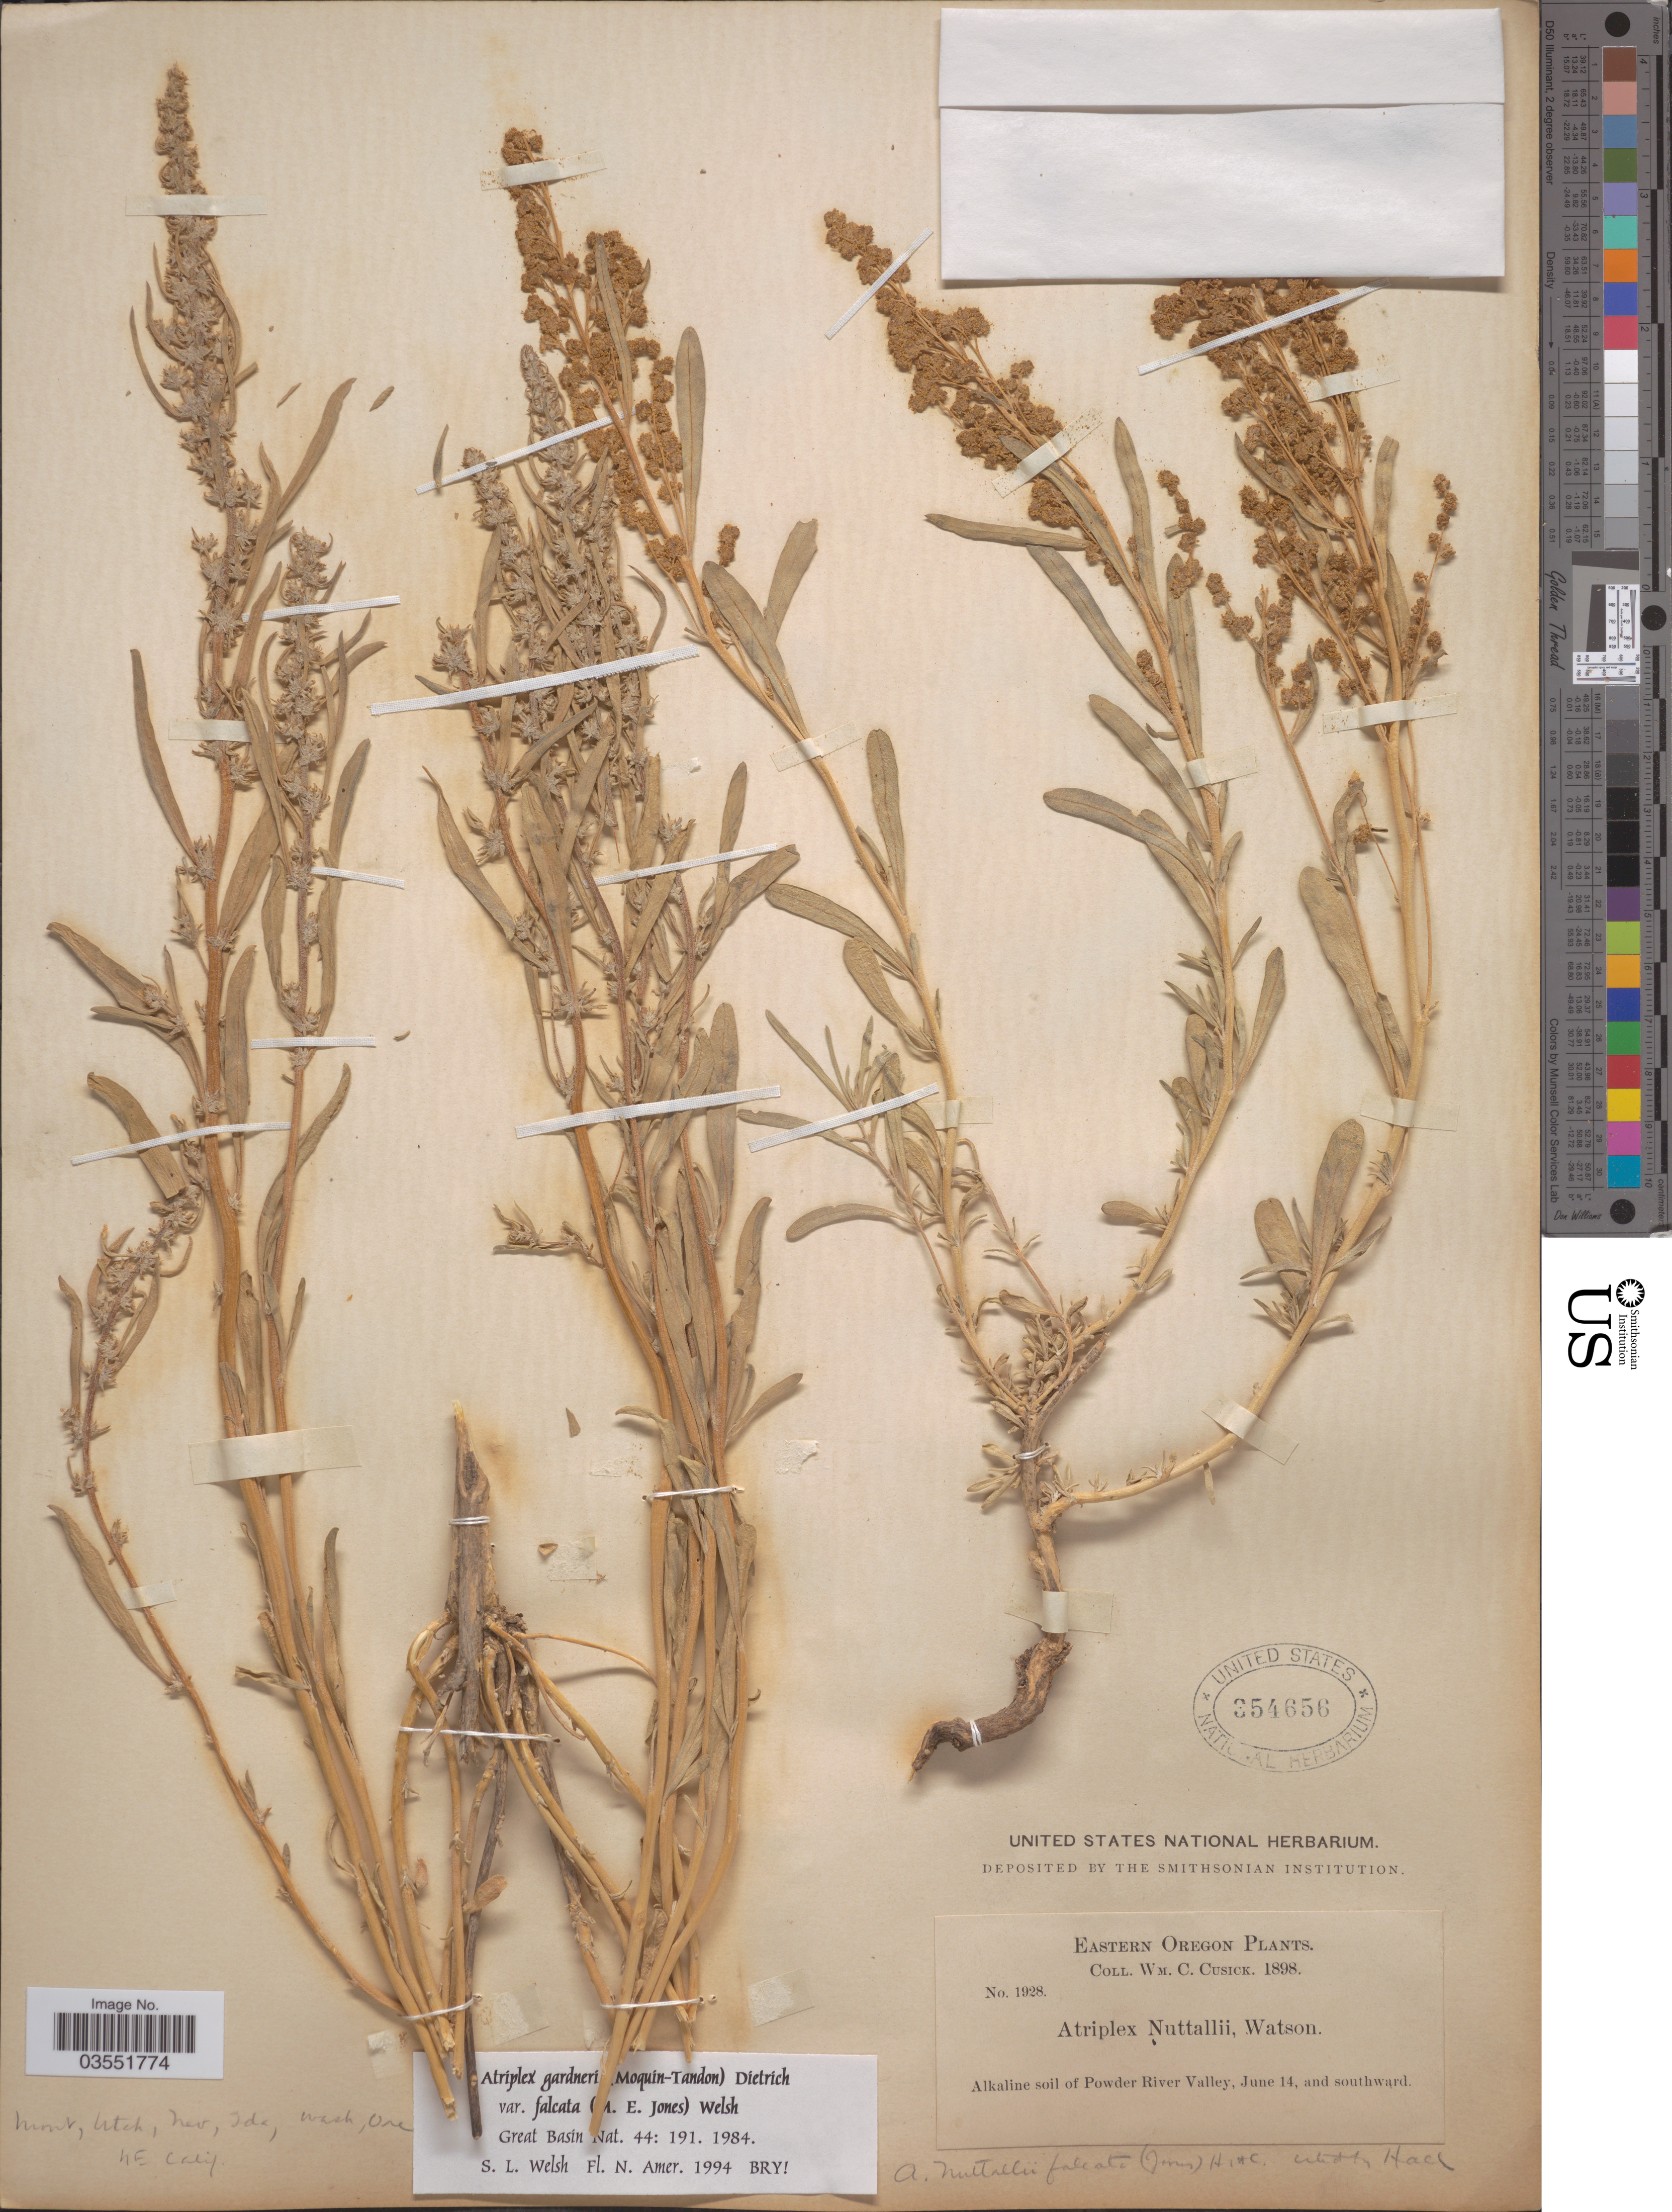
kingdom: Plantae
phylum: Tracheophyta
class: Magnoliopsida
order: Caryophyllales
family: Amaranthaceae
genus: Atriplex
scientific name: Atriplex falcata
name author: (M.E. Jones) Standl.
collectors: W. C. Cusick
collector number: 1928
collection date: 1898-06-14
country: United States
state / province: Oregon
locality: Eastern Oregon. Powder River Valley, and southward.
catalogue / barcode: US 354656